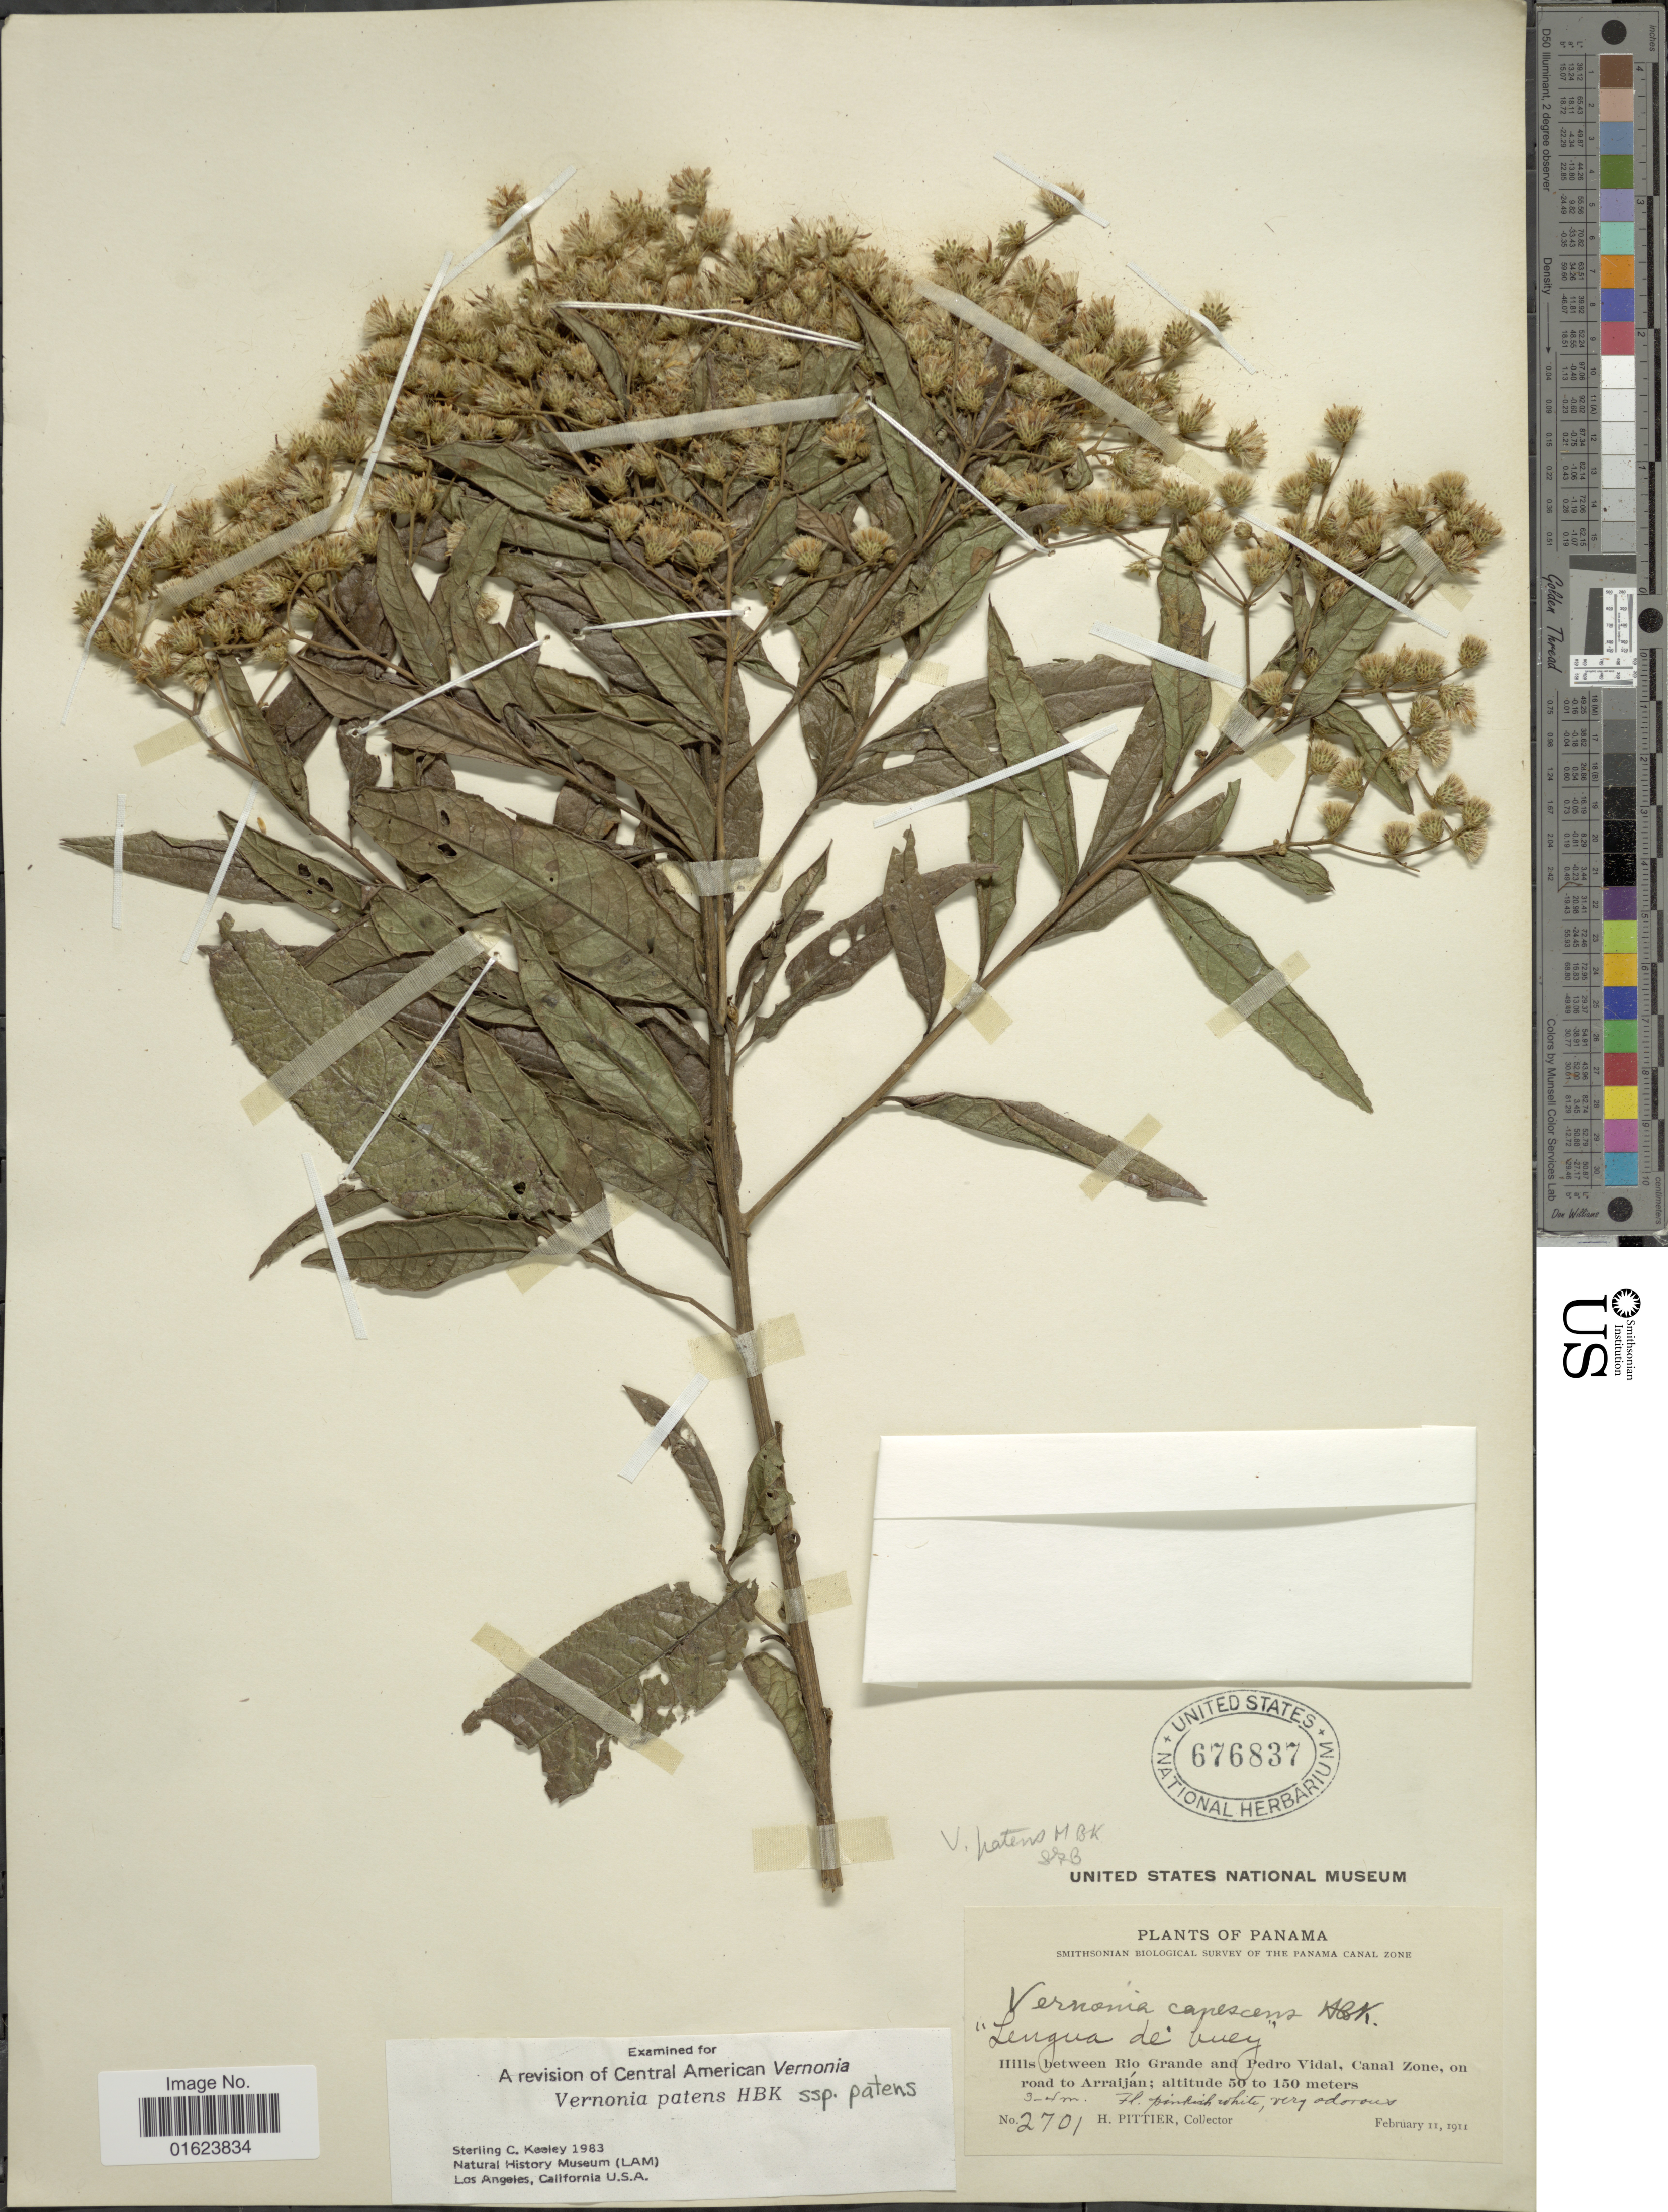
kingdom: Plantae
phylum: Tracheophyta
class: Magnoliopsida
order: Asterales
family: Asteraceae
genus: Vernonanthura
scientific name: Vernonanthura patens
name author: (Kunth) H. Rob.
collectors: H. F. Pittier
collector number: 2701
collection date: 1911-02-11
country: Panama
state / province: Colón / Panamá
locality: Hills between Rio Grande an Pedro Vidal, Canal Zone, on road to Arraijan.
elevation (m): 50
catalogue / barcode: US 676837